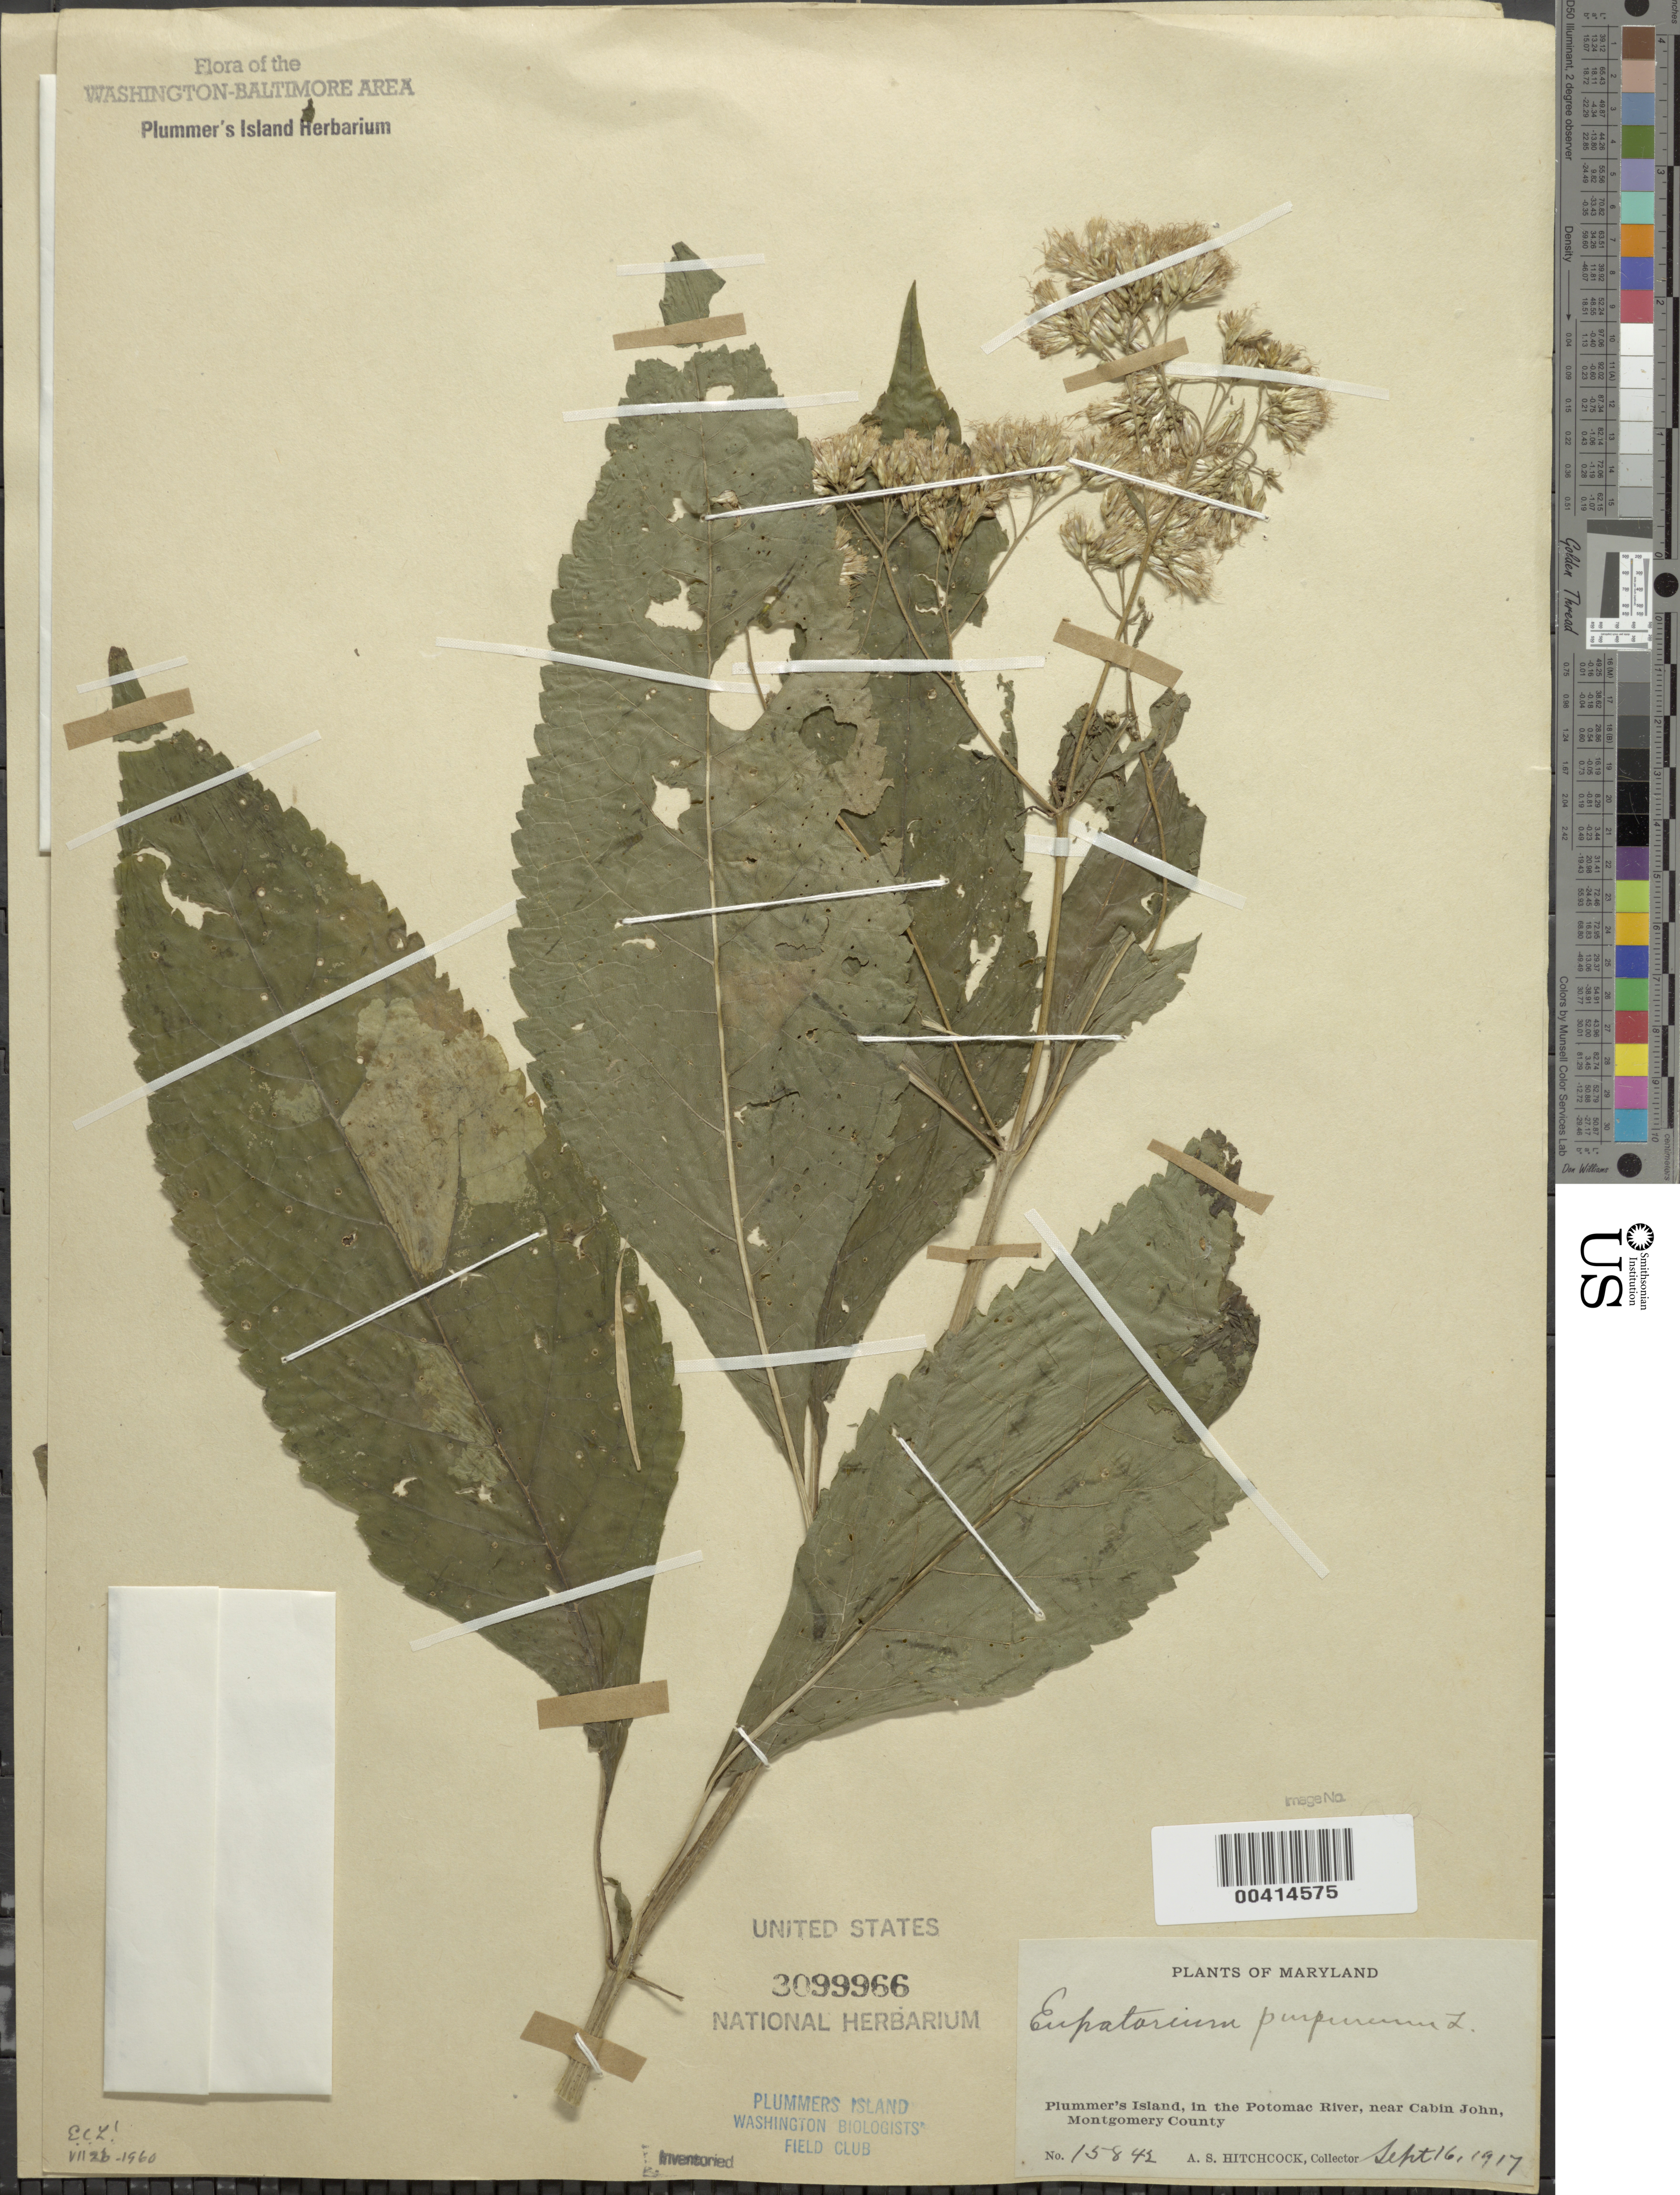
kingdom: Plantae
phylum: Tracheophyta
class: Magnoliopsida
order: Asterales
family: Asteraceae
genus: Eupatorium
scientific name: Eupatorium purpureum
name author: (L.) E.E. Lamont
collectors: A. S. Hitchcock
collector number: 15842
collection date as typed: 16 Sep 1917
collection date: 1917-09-16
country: United States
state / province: Maryland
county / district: Montgomery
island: Plummers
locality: Plummer's Island C. & O. Canal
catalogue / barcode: US 3099966